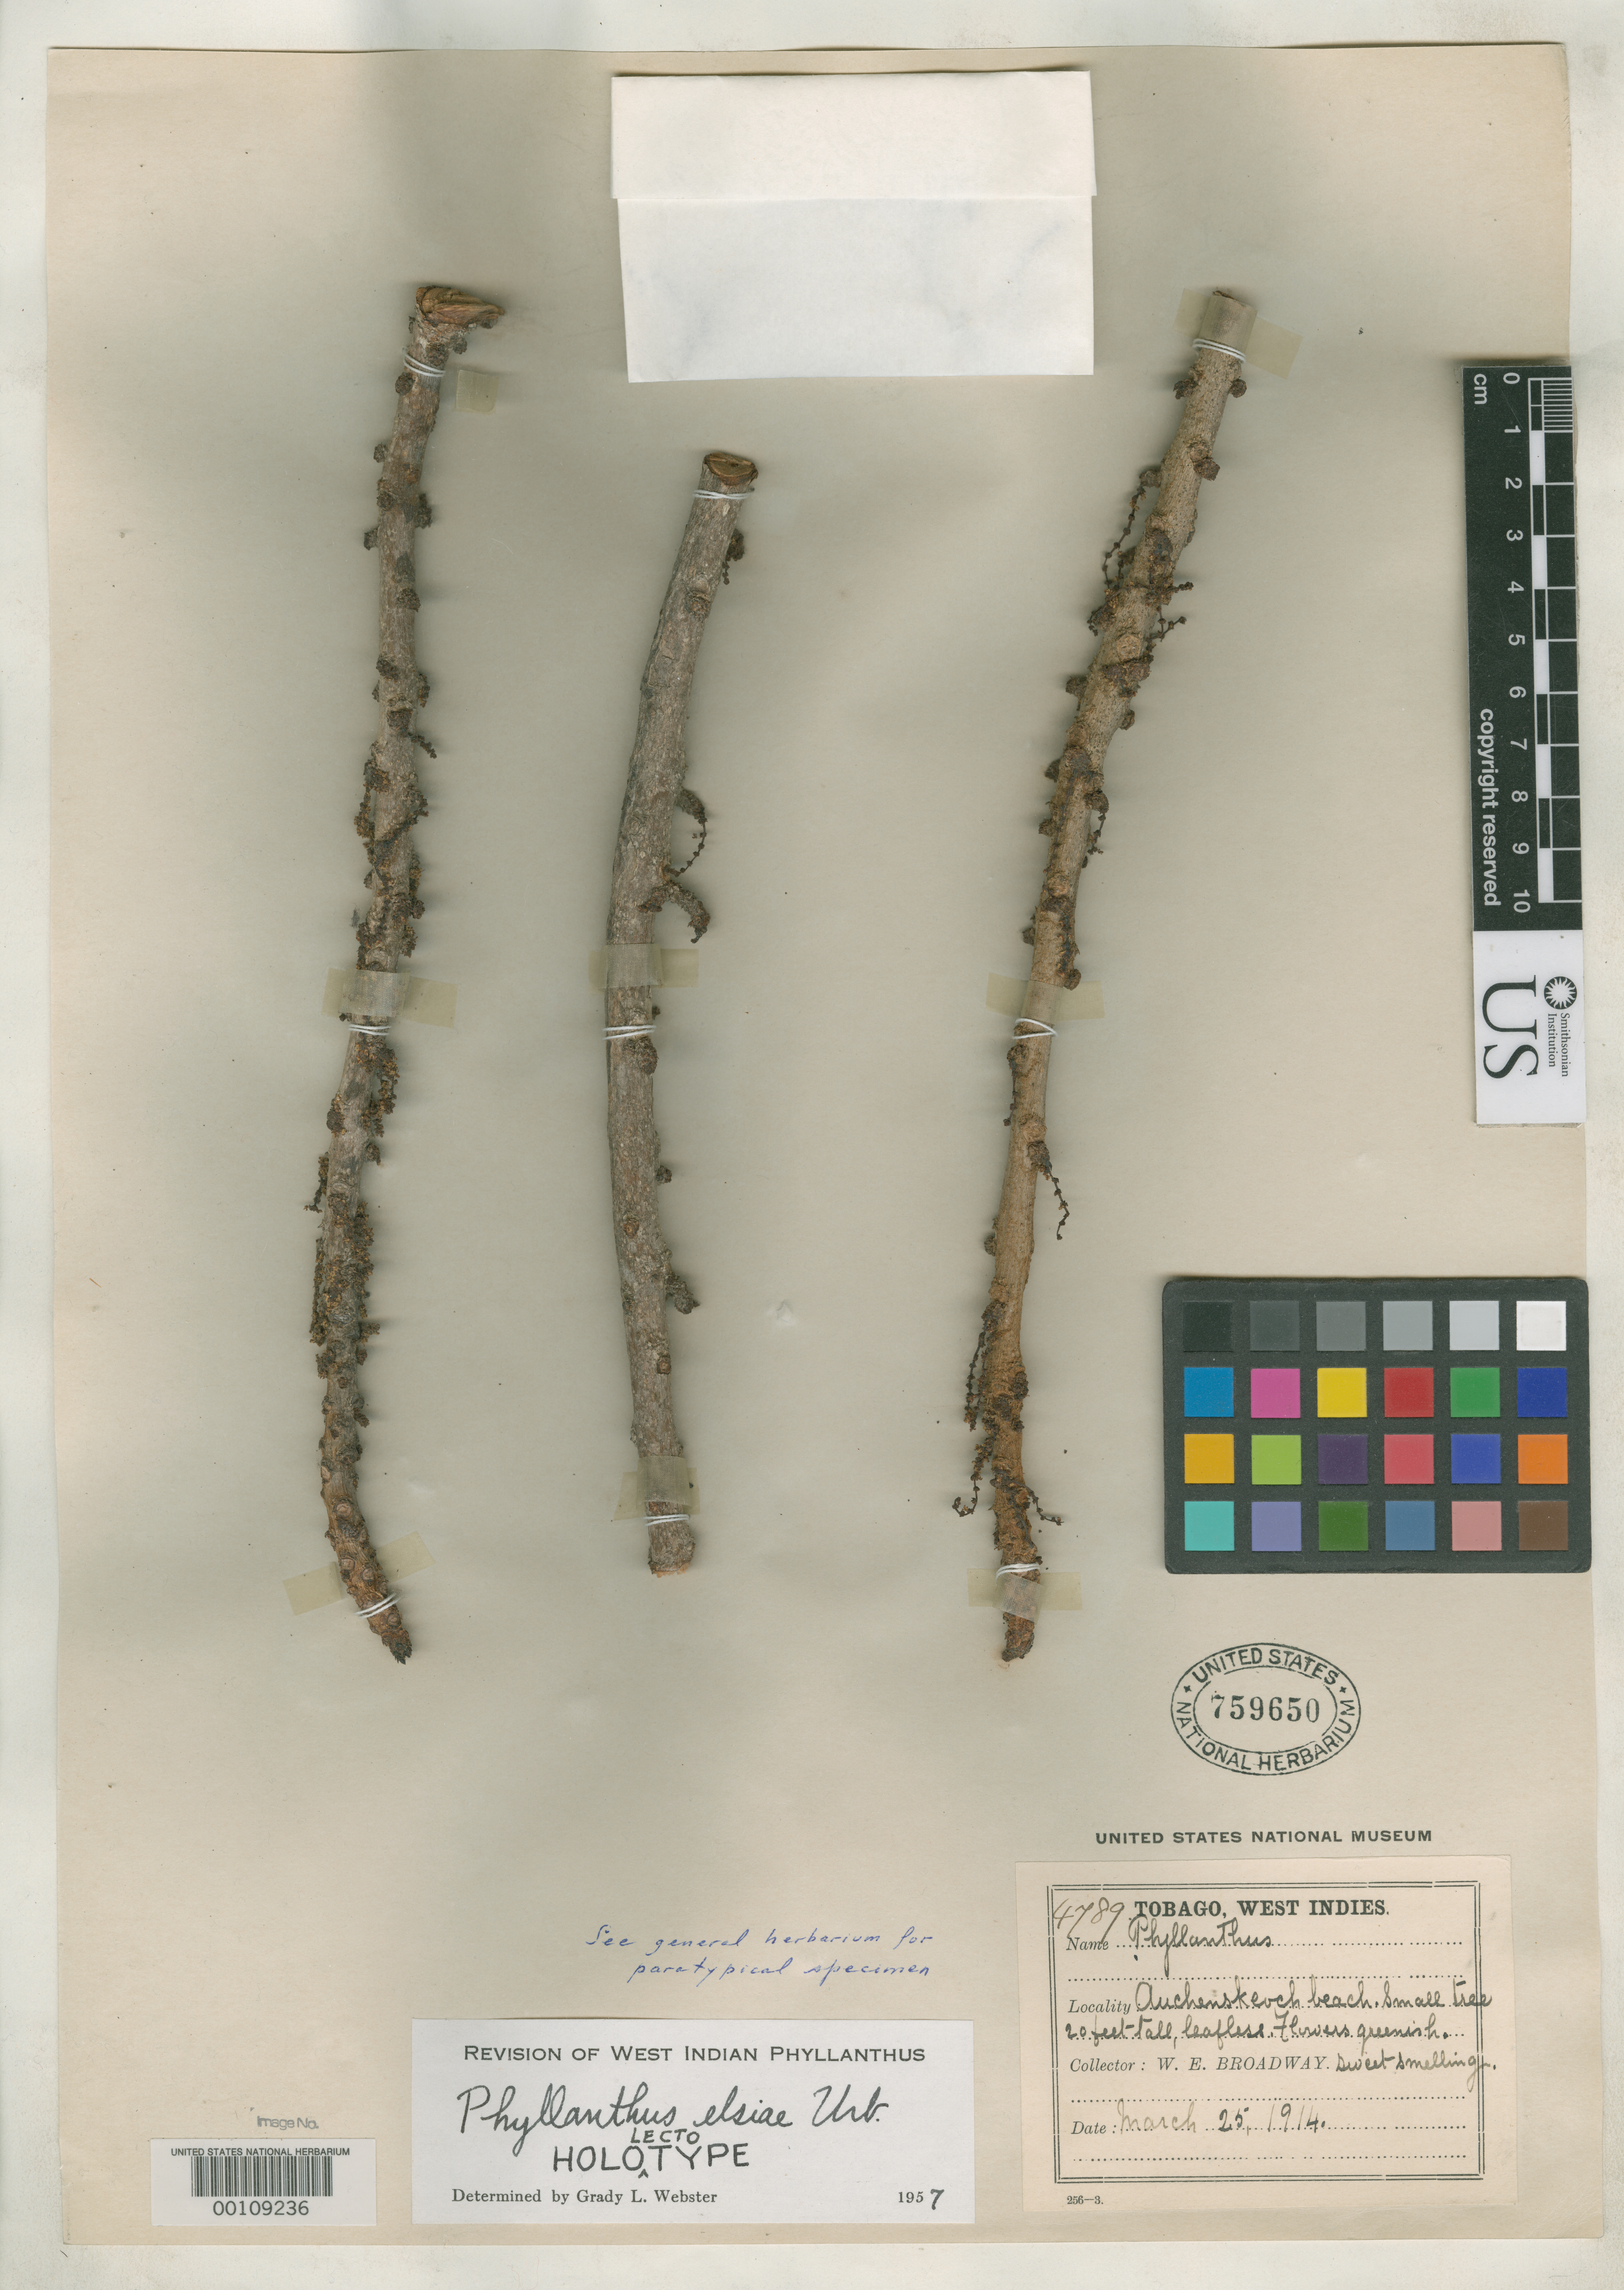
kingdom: Plantae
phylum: Tracheophyta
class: Magnoliopsida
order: Malpighiales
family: Phyllanthaceae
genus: Phyllanthus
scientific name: Phyllanthus elsiae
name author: Urb.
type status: Holotype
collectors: W. E. Broadway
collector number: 4789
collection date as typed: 25 Mar 1914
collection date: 1914-03-25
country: Trinidad and Tobago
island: Tobago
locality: Auchenskevch Beach.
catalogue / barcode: US 759650